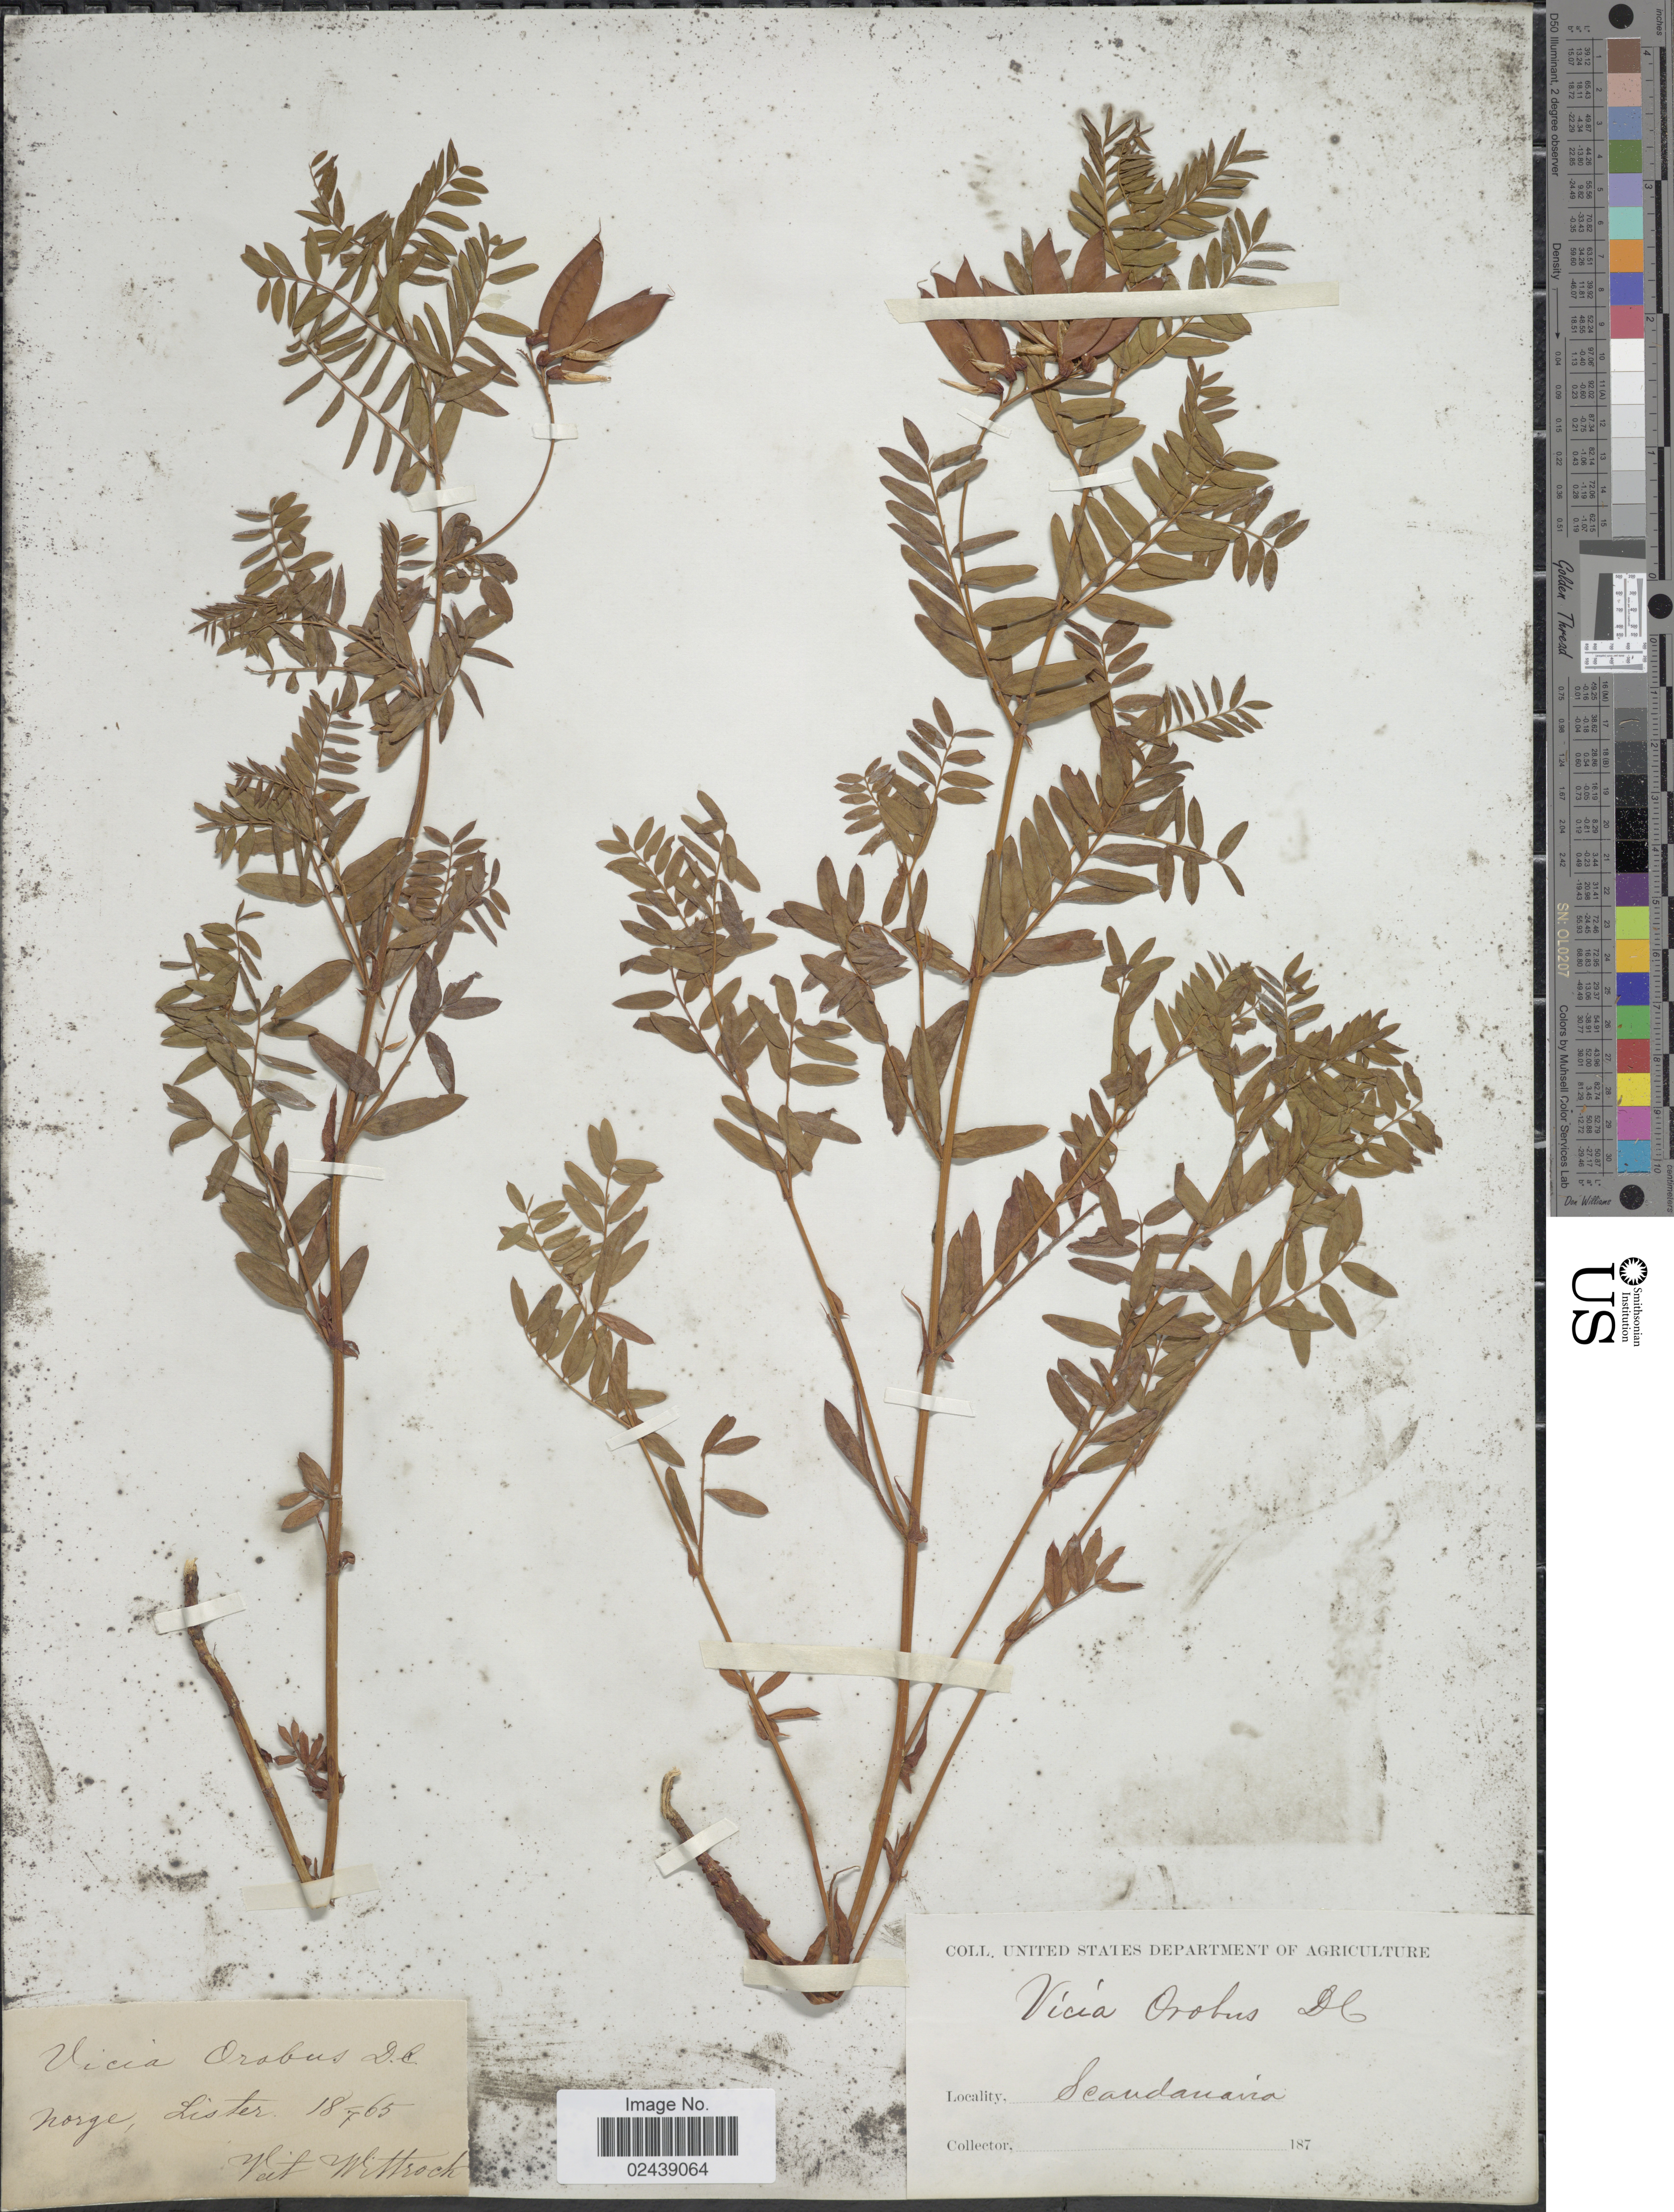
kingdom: Plantae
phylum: Tracheophyta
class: Magnoliopsida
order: Fabales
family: Fabaceae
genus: Vicia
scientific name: Vicia orobus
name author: DC.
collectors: V. B. Wittrock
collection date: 1865-07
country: Norway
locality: Lister, Scandinavia